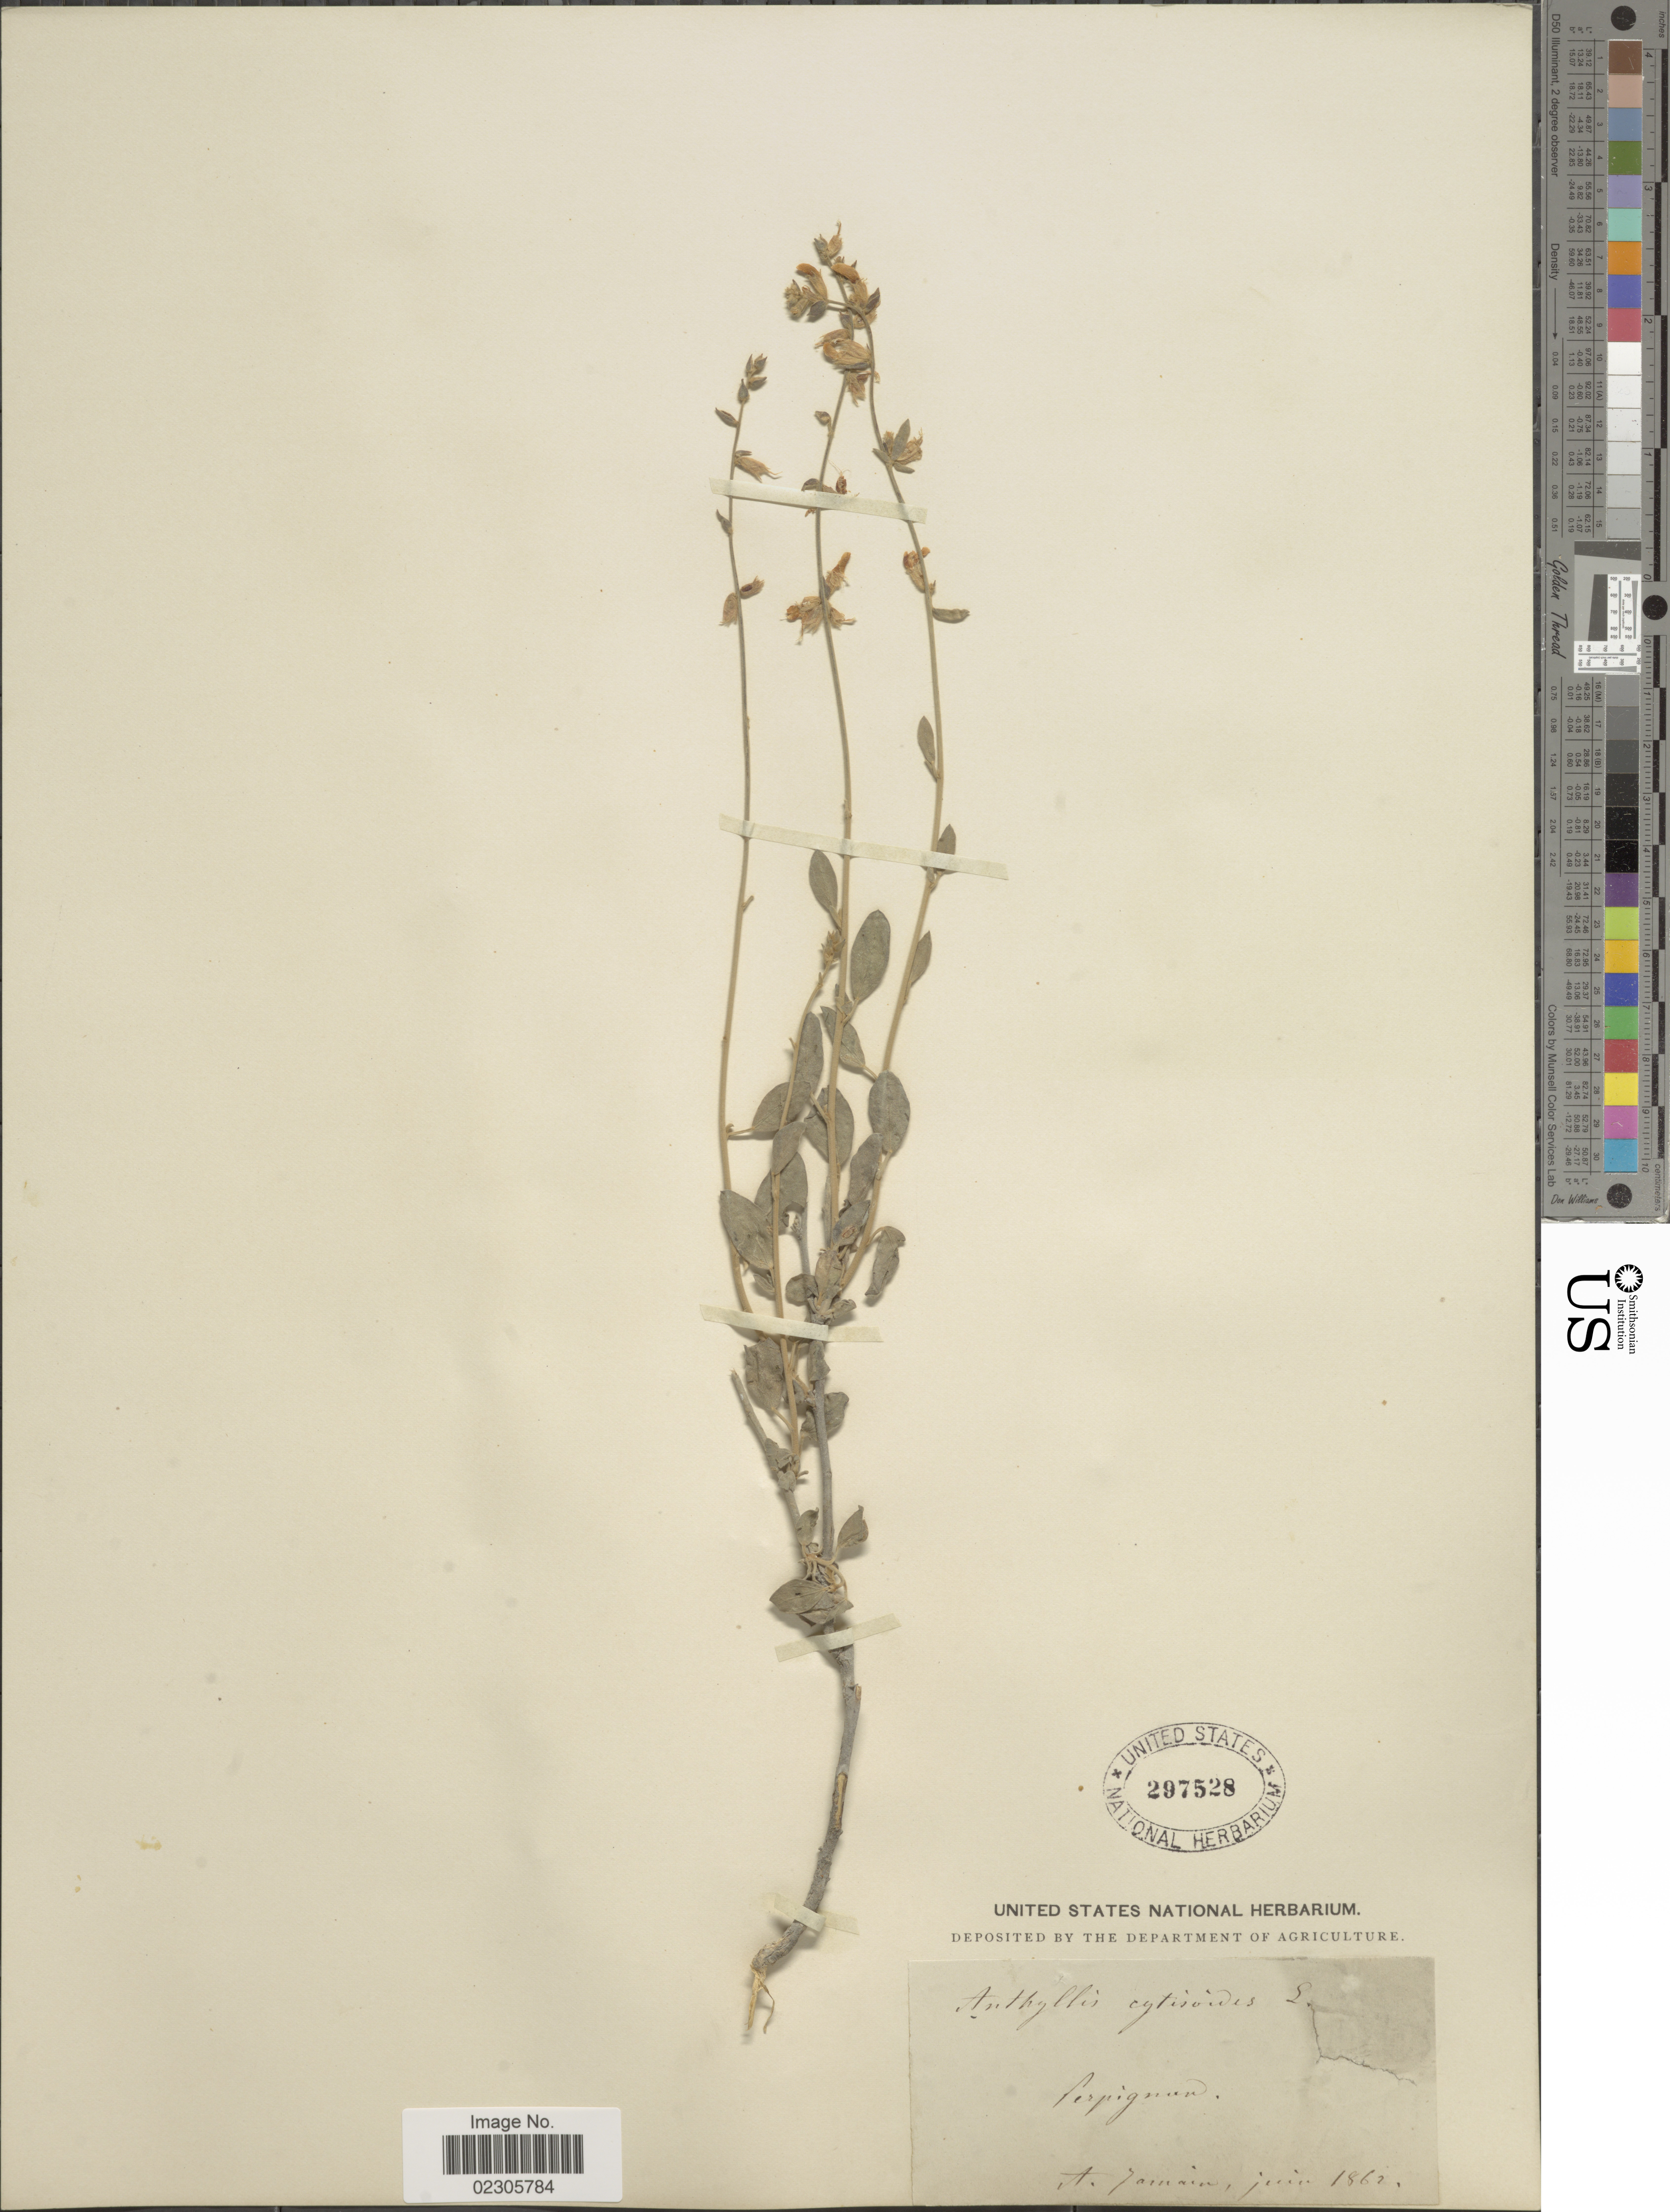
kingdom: Plantae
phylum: Tracheophyta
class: Magnoliopsida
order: Fabales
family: Fabaceae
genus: Anthyllis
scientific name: Anthyllis cytisoides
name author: L.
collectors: A. Jamain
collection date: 1862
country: France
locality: Perpignan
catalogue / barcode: US 297528